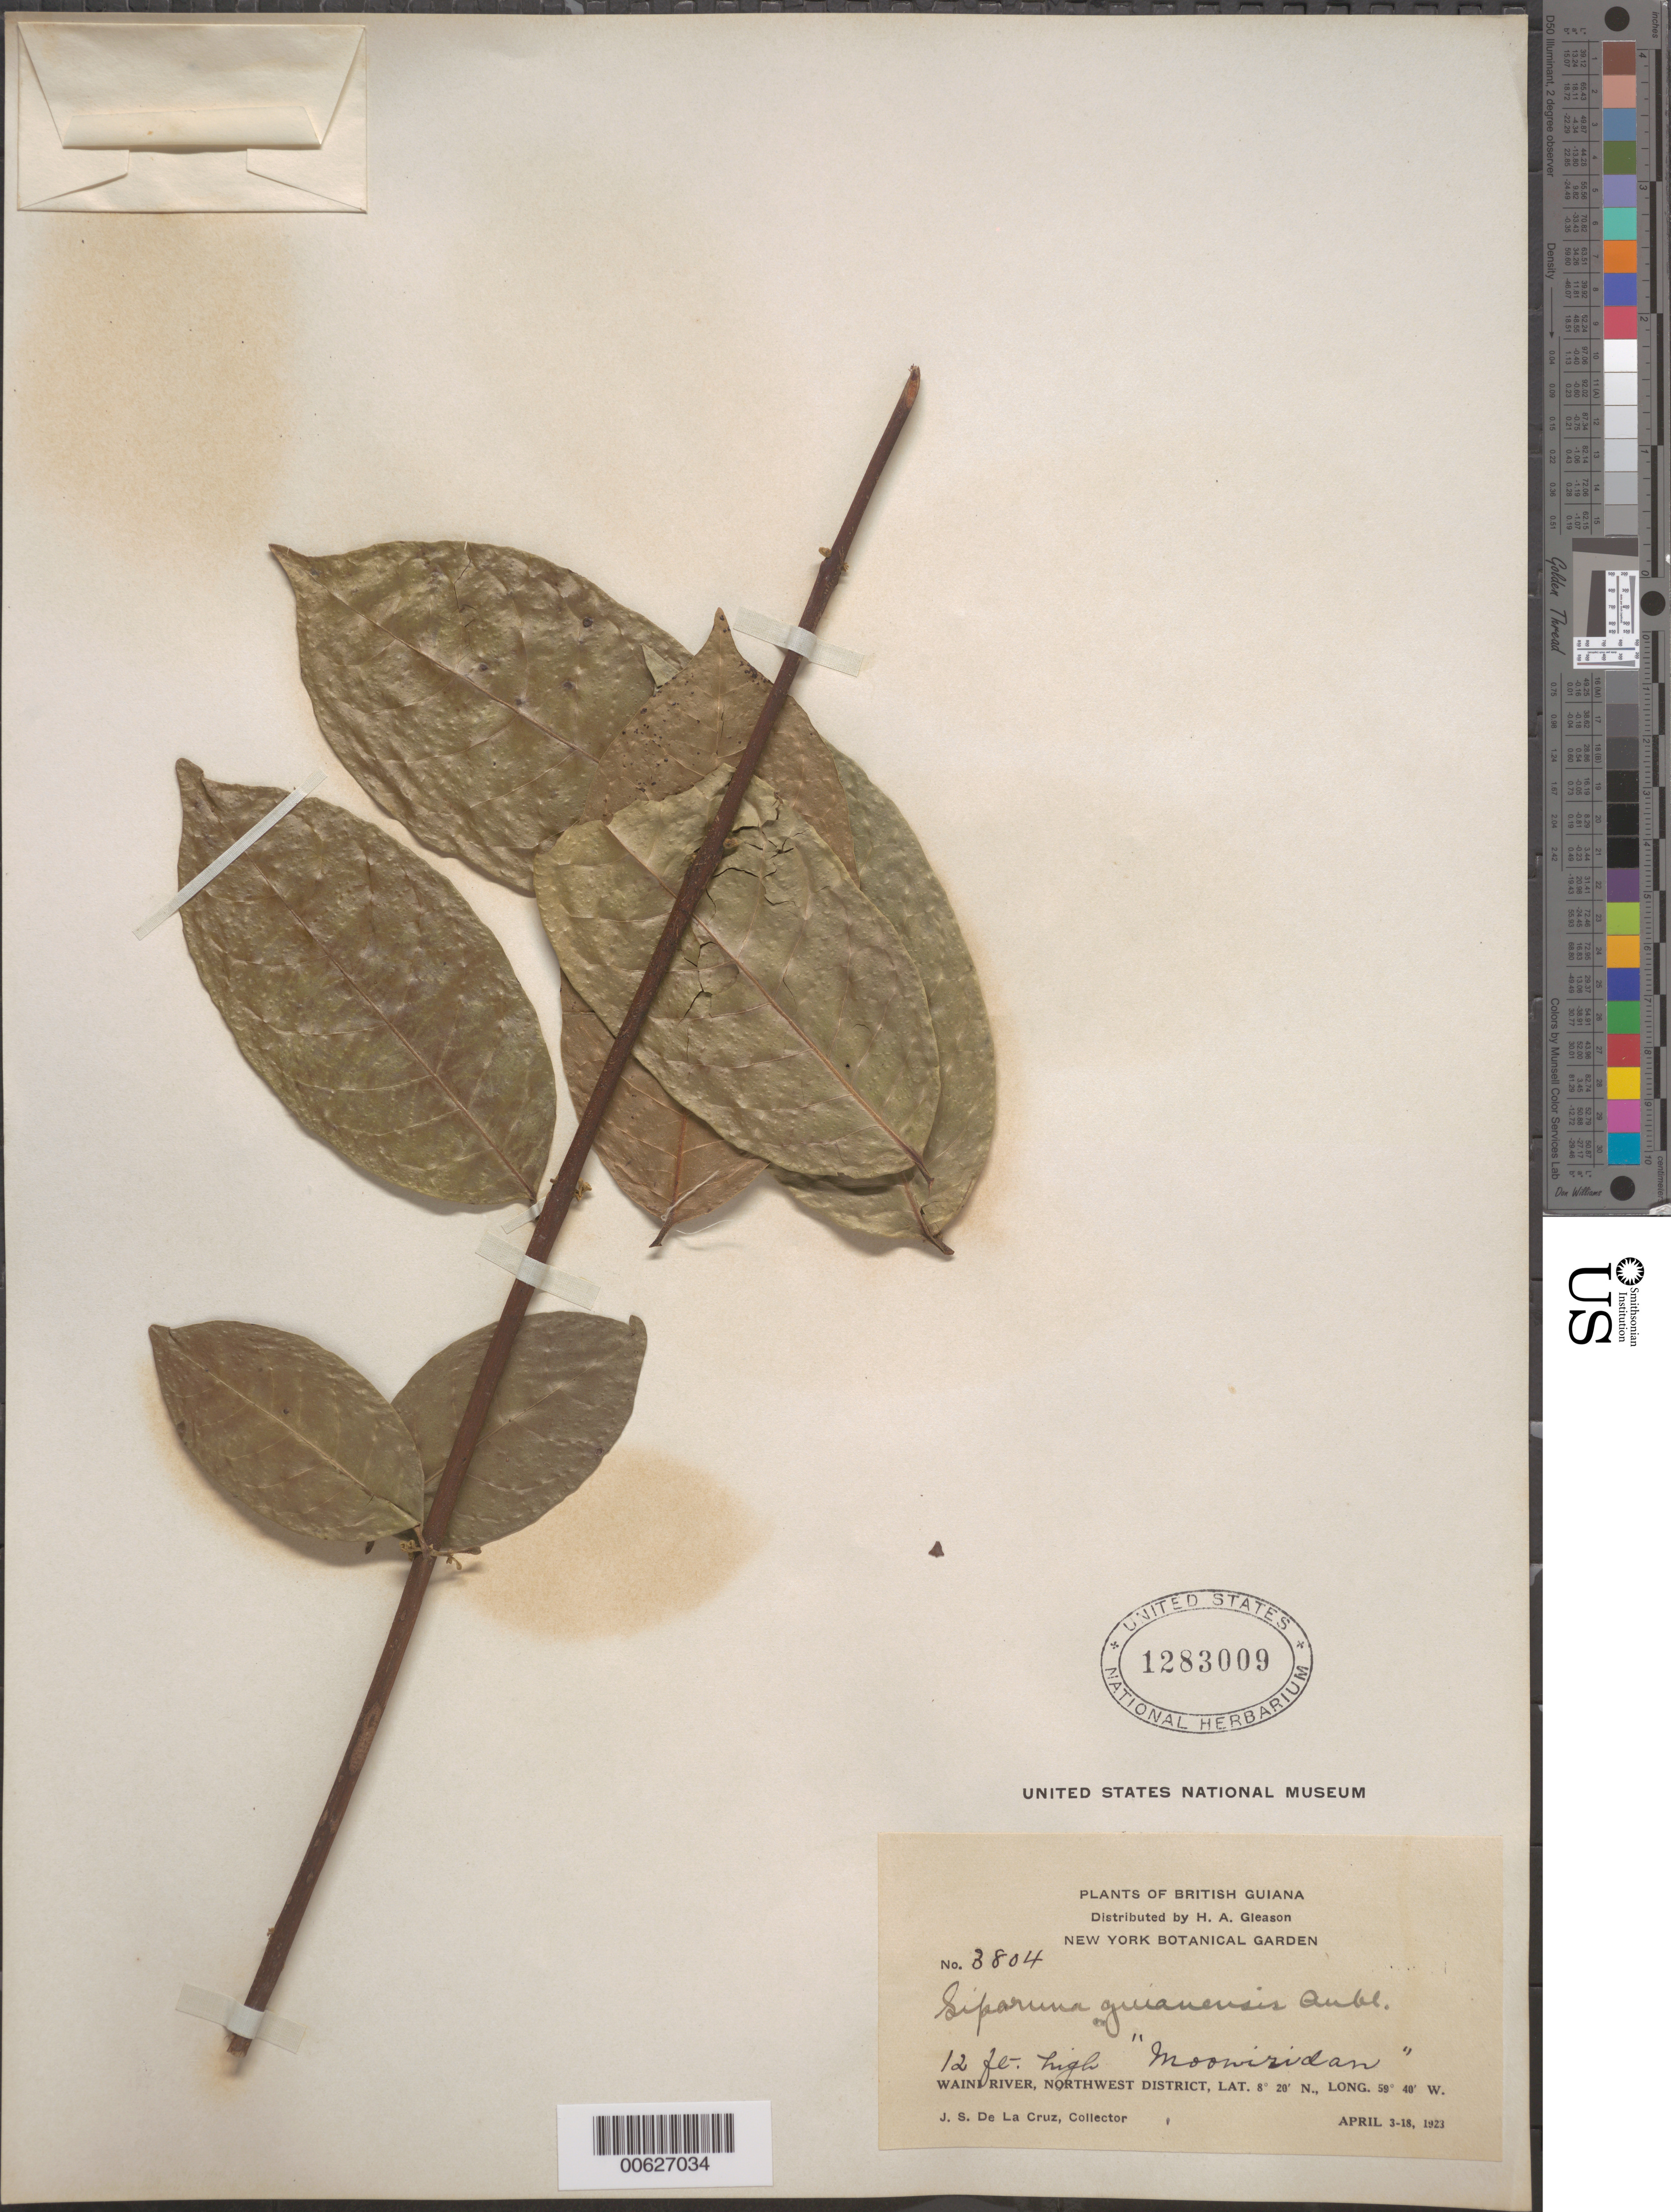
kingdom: Plantae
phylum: Tracheophyta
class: Magnoliopsida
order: Laurales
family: Siparunaceae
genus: Siparuna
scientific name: Siparuna guianensis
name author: Aubl.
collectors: J. S. de la Cruz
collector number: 3804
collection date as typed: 3-Apr-23 to 18-Apr-23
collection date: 1923-04-03/1923-04-18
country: Guyana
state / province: Barima-Waini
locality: Waini R., NW District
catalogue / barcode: US 1283009